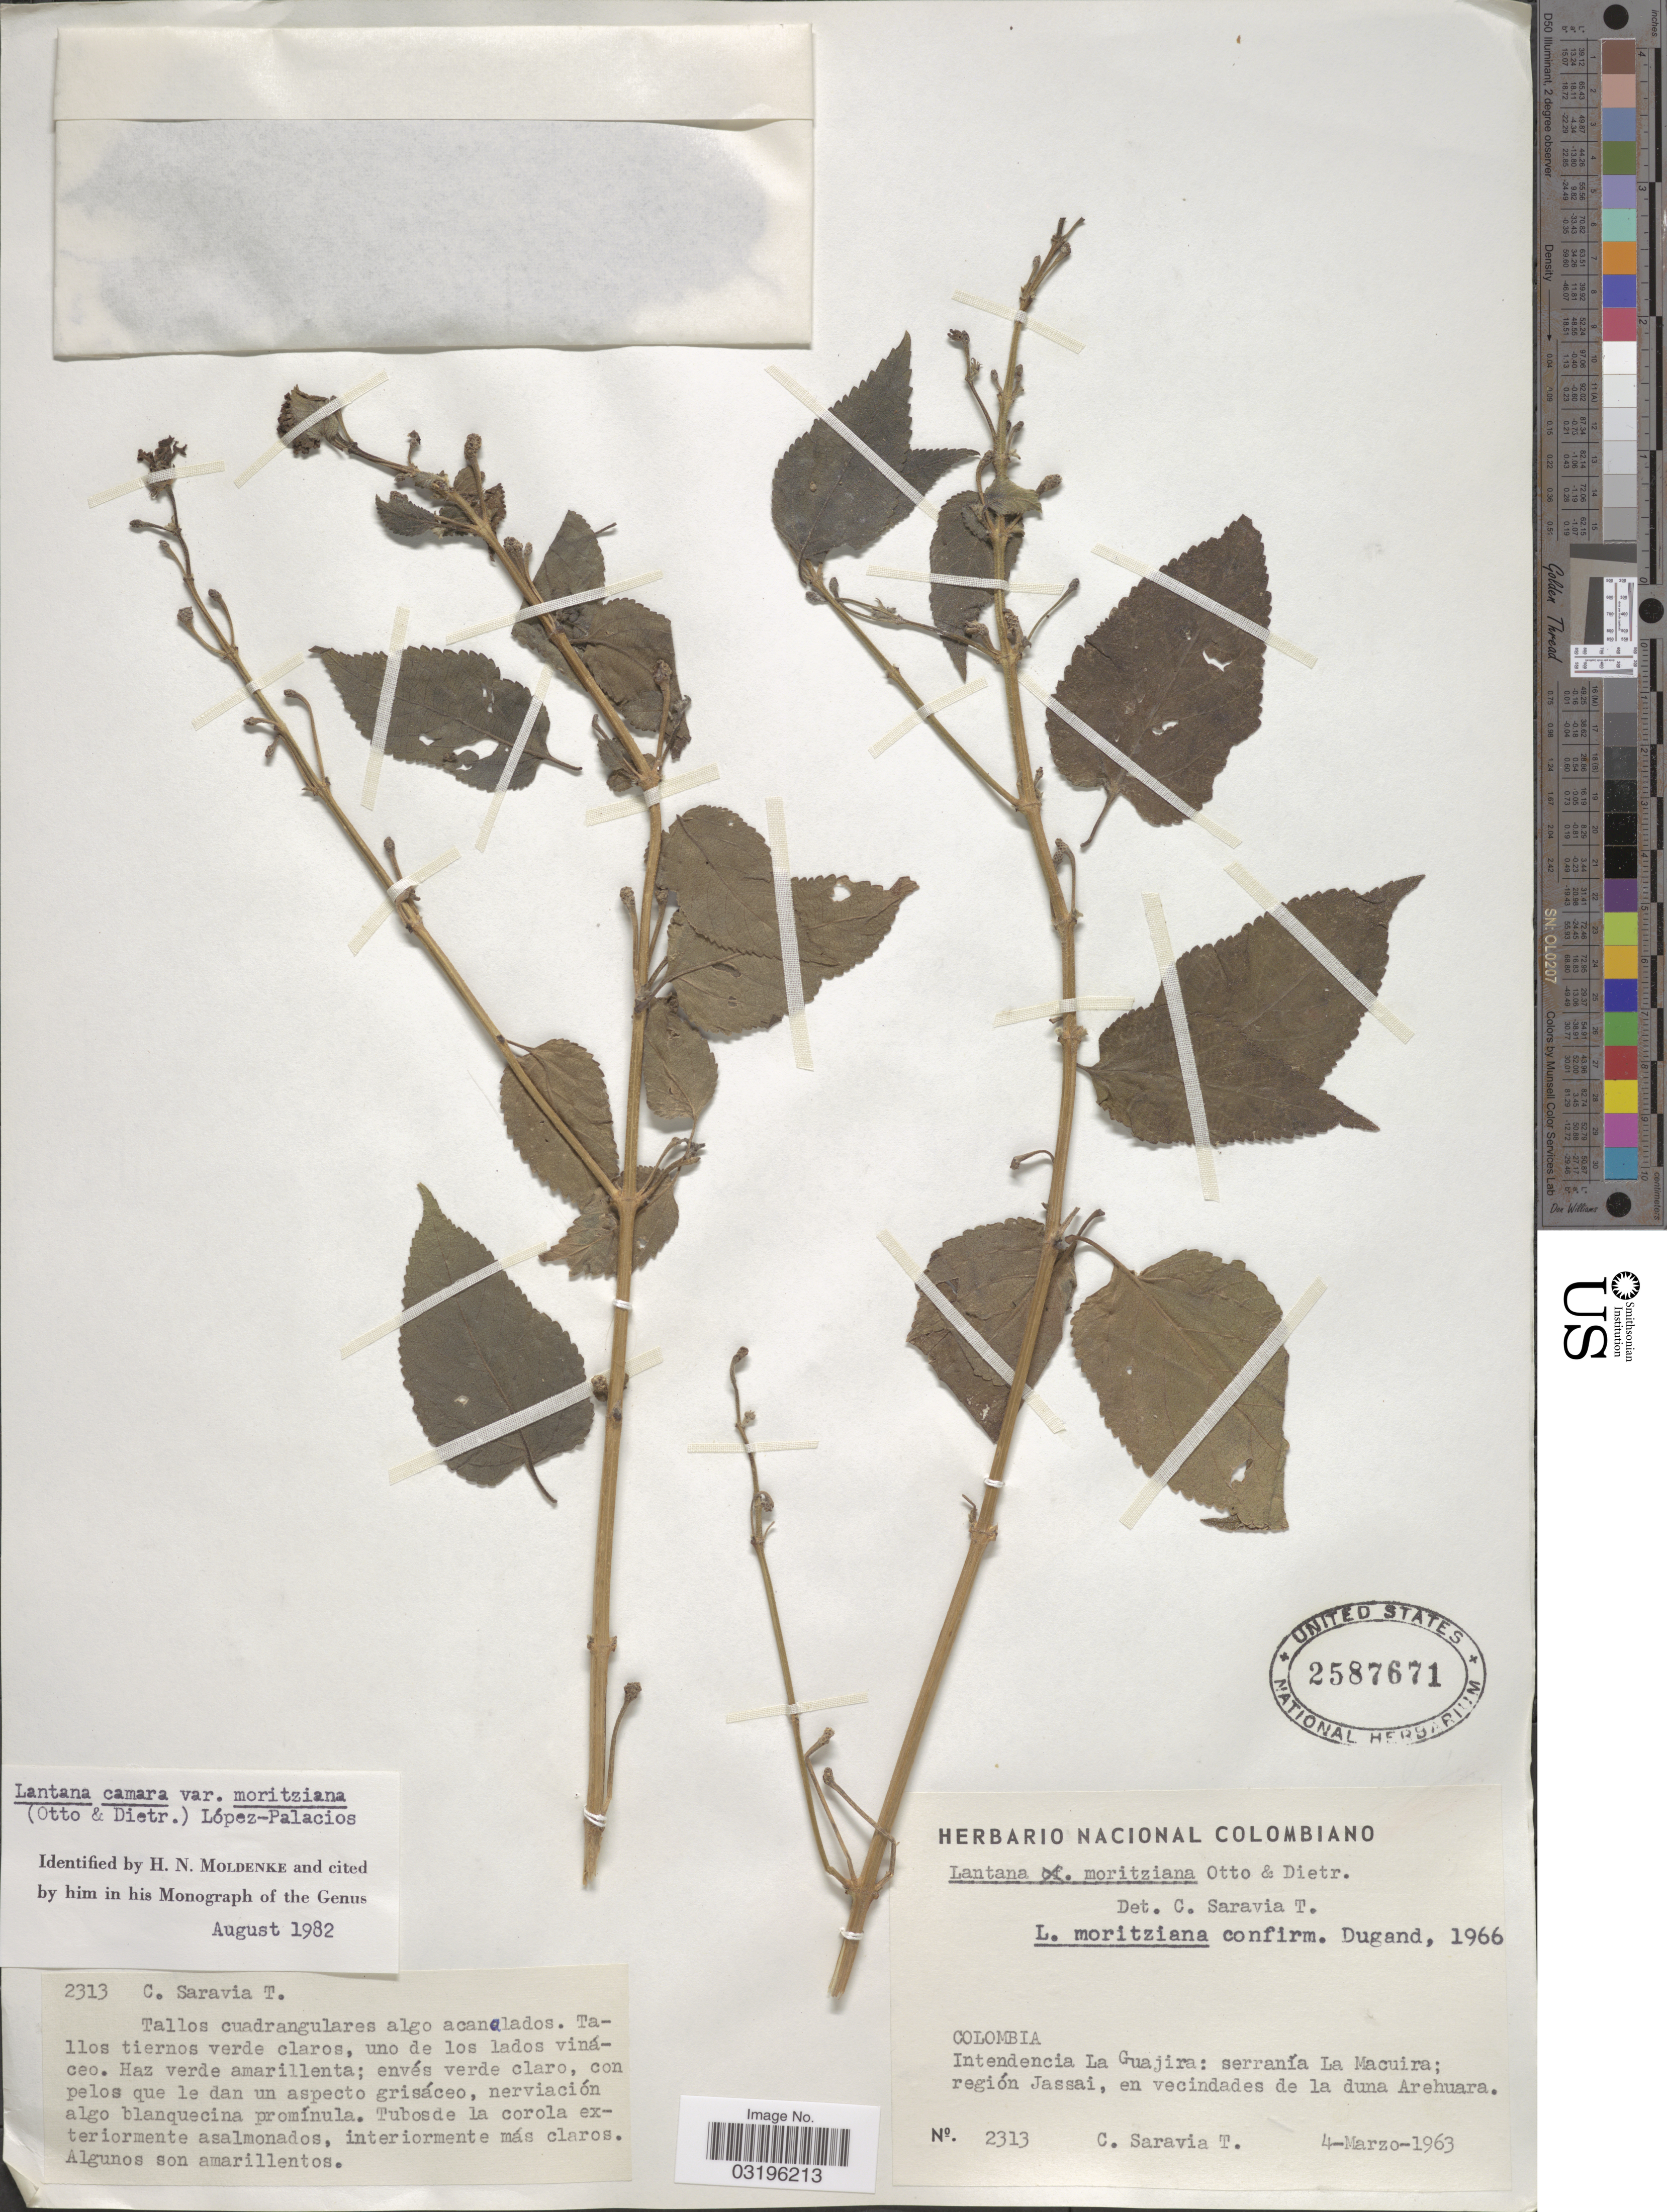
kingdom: Plantae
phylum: Tracheophyta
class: Magnoliopsida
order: Lamiales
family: Verbenaceae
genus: Lantana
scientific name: Lantana camara var. moritziana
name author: (Otto & A. Dietr.) López-Pal.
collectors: C. Saravia T.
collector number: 2313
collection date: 1963-03-04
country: Colombia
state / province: La Guajira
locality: Intendencia La Guajira: serranía La Macuira; región Jassai, en vecindades de La duna Arehuara.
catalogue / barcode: US 2587671